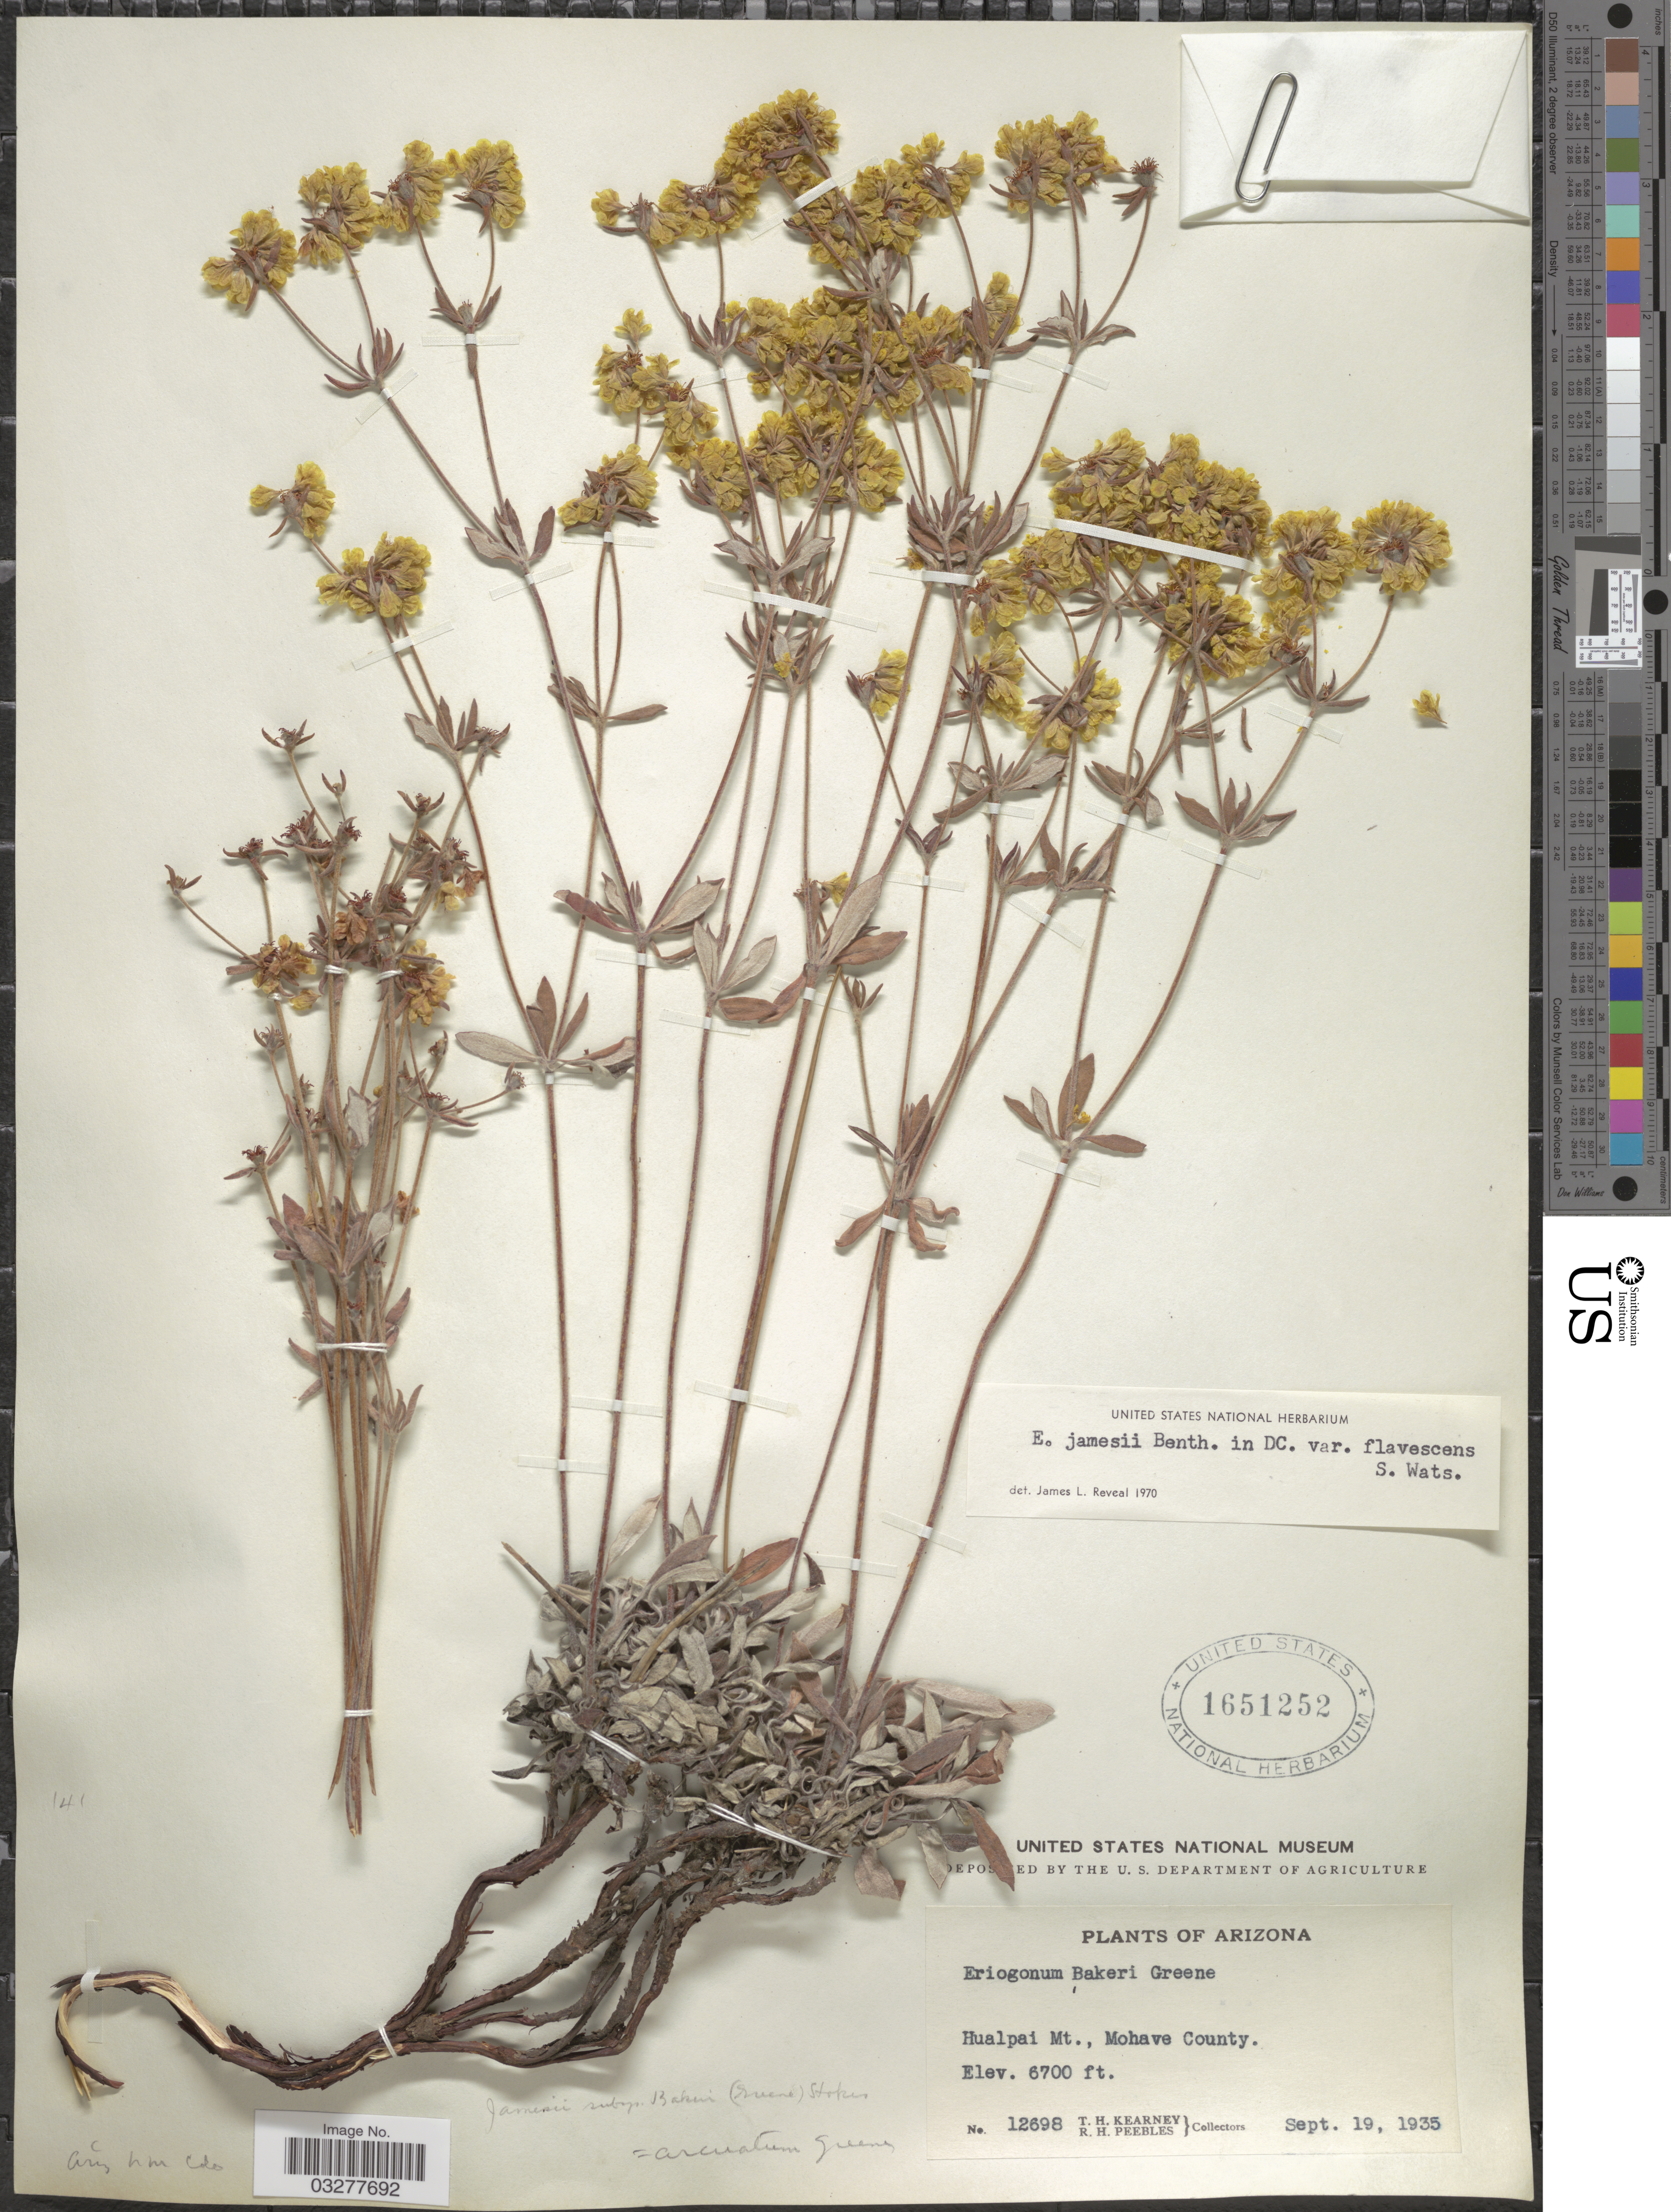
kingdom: Plantae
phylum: Tracheophyta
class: Magnoliopsida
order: Caryophyllales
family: Polygonaceae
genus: Eriogonum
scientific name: Eriogonum jamesii var. flavescens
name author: S. Watson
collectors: T. H. Kearney & R. H. Peebles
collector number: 12698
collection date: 1935-09-19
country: United States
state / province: Arizona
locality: Hualpai Mt., Mohave County.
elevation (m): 2042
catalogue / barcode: US 1651252